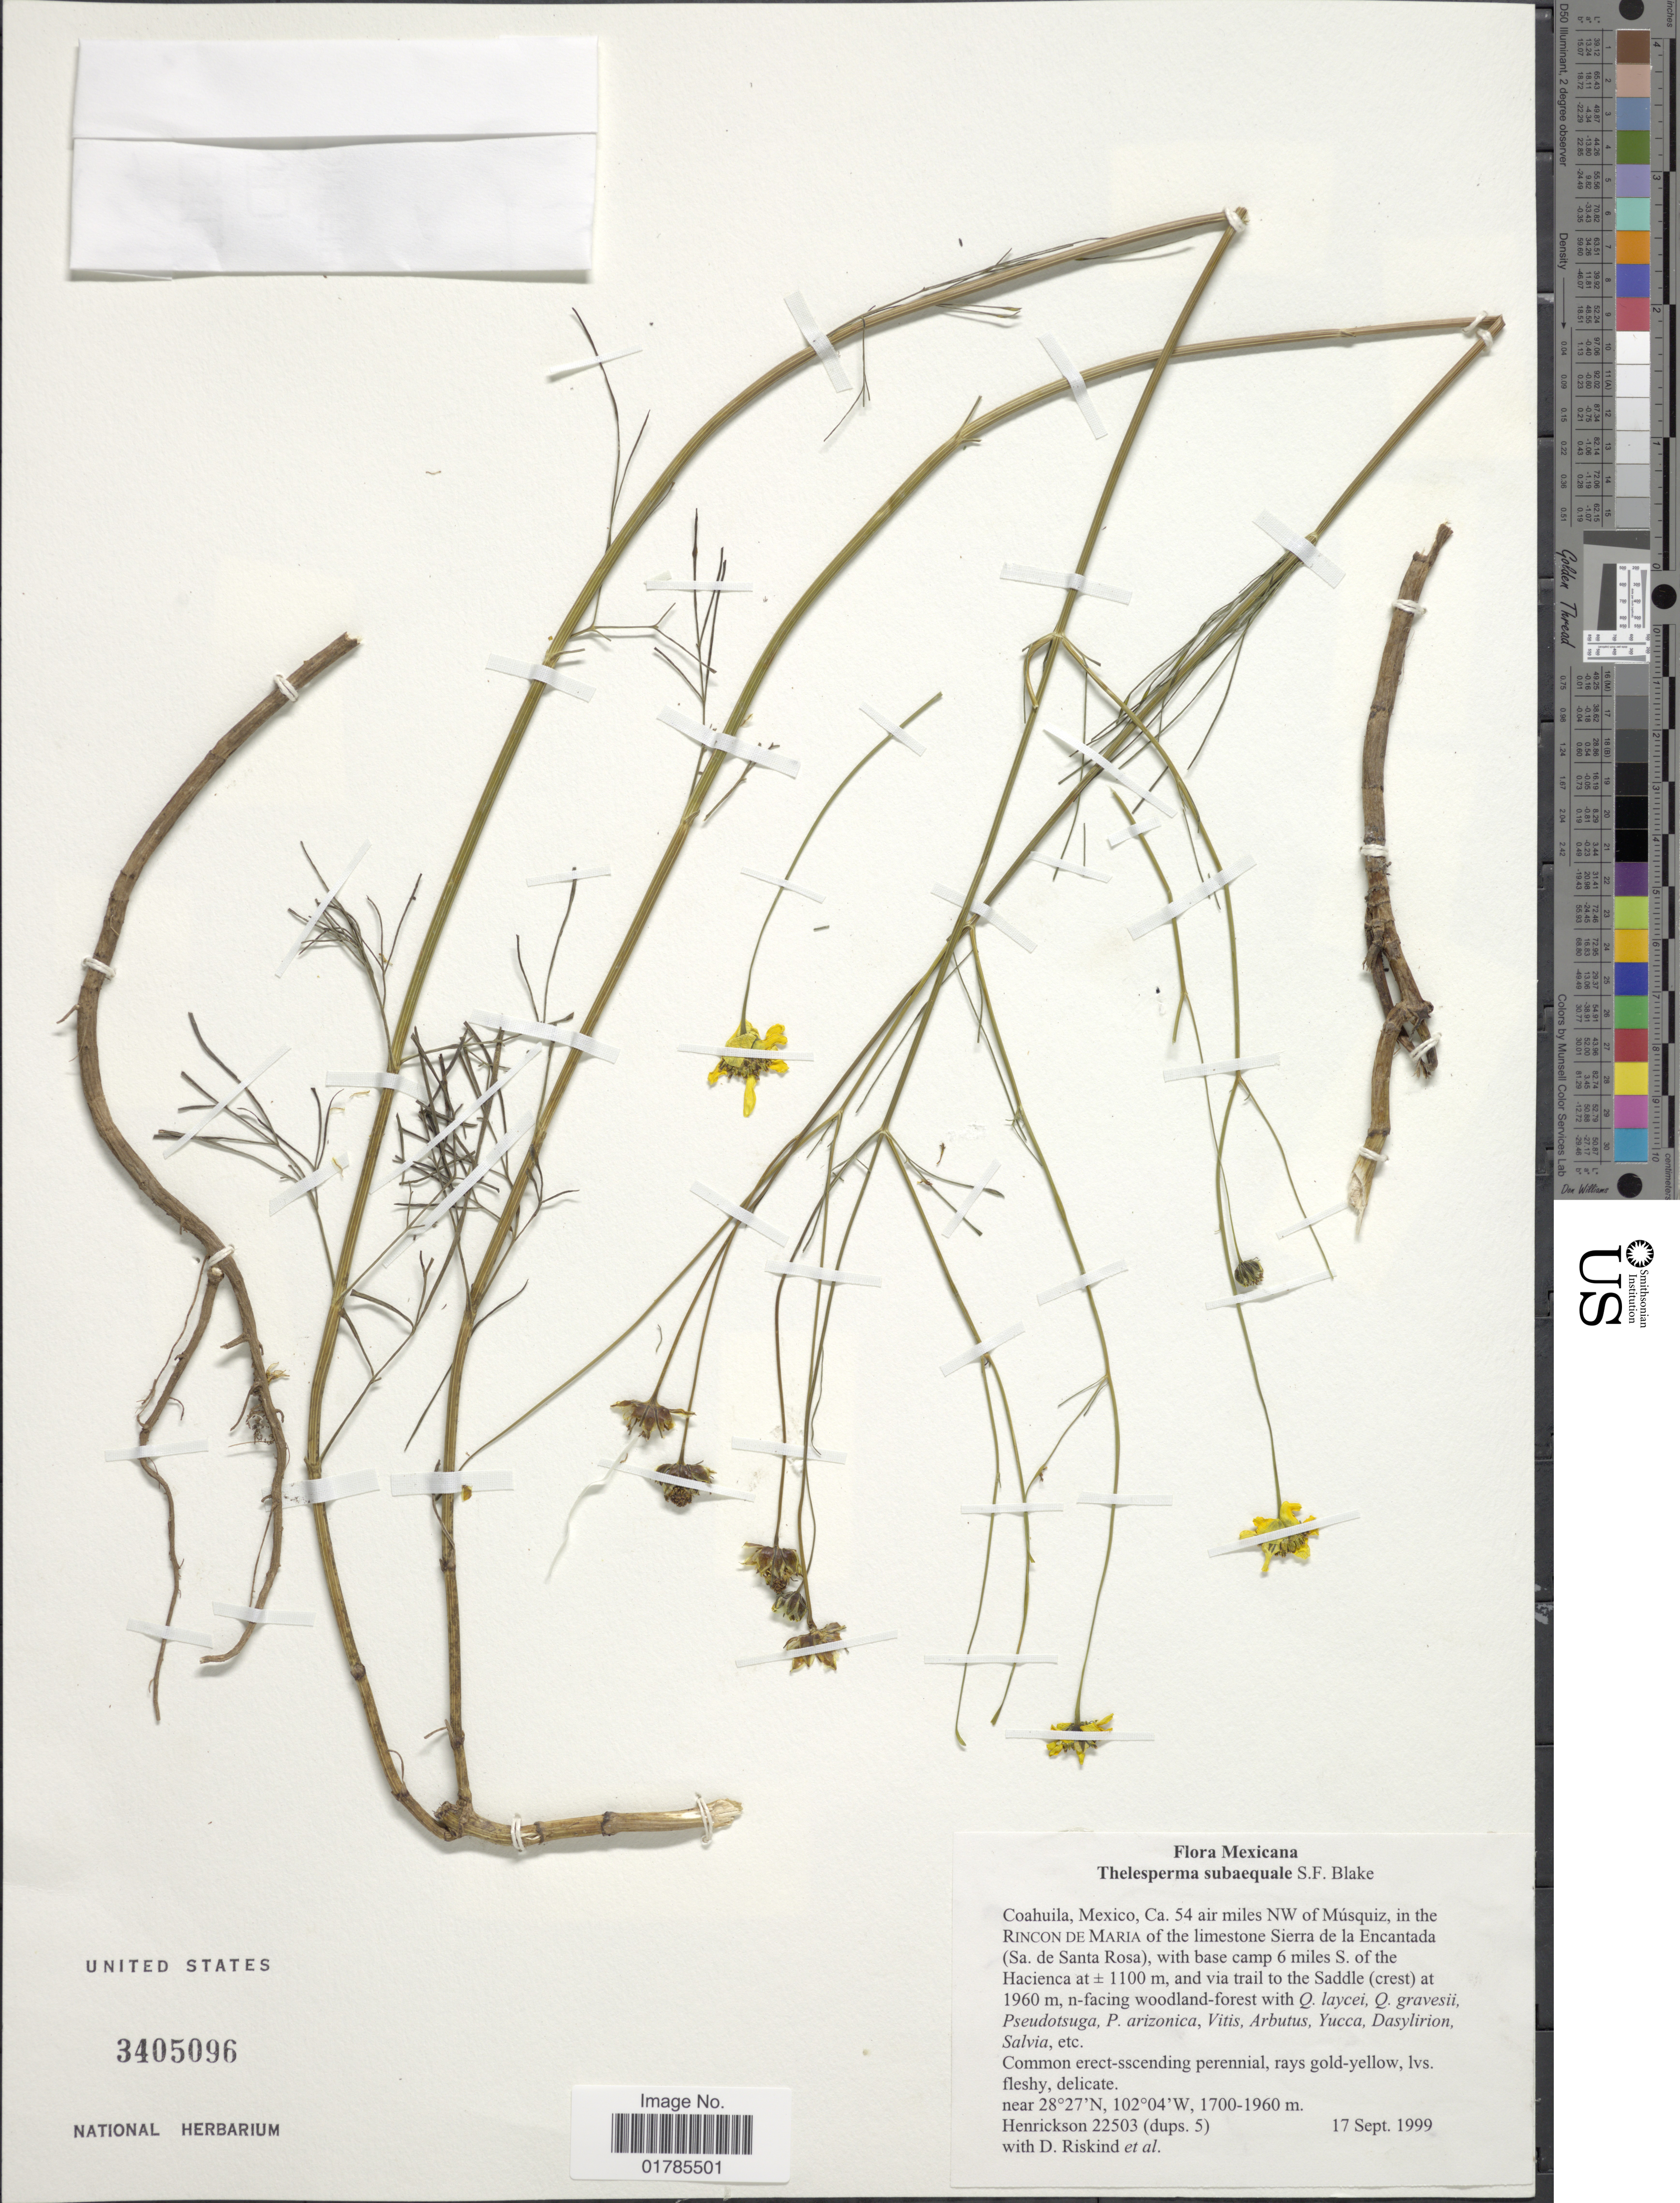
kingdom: Plantae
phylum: Tracheophyta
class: Magnoliopsida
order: Asterales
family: Asteraceae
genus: Thelesperma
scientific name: Thelesperma subaequale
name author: S.F. Blake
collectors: -. Henrickson, D. Riskind & et al.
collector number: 22503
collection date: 1999-09-17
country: Mexico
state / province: Coahuila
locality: Ca. 54 air miles NW of Musquiz in the Rincon de Maria of the limestone Sierra de la Encantada (Sa. de Santa Rosa), with base camp 6 miles S. of the Hacienca, and via trail to the Saddle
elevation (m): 1700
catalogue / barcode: US 3405096